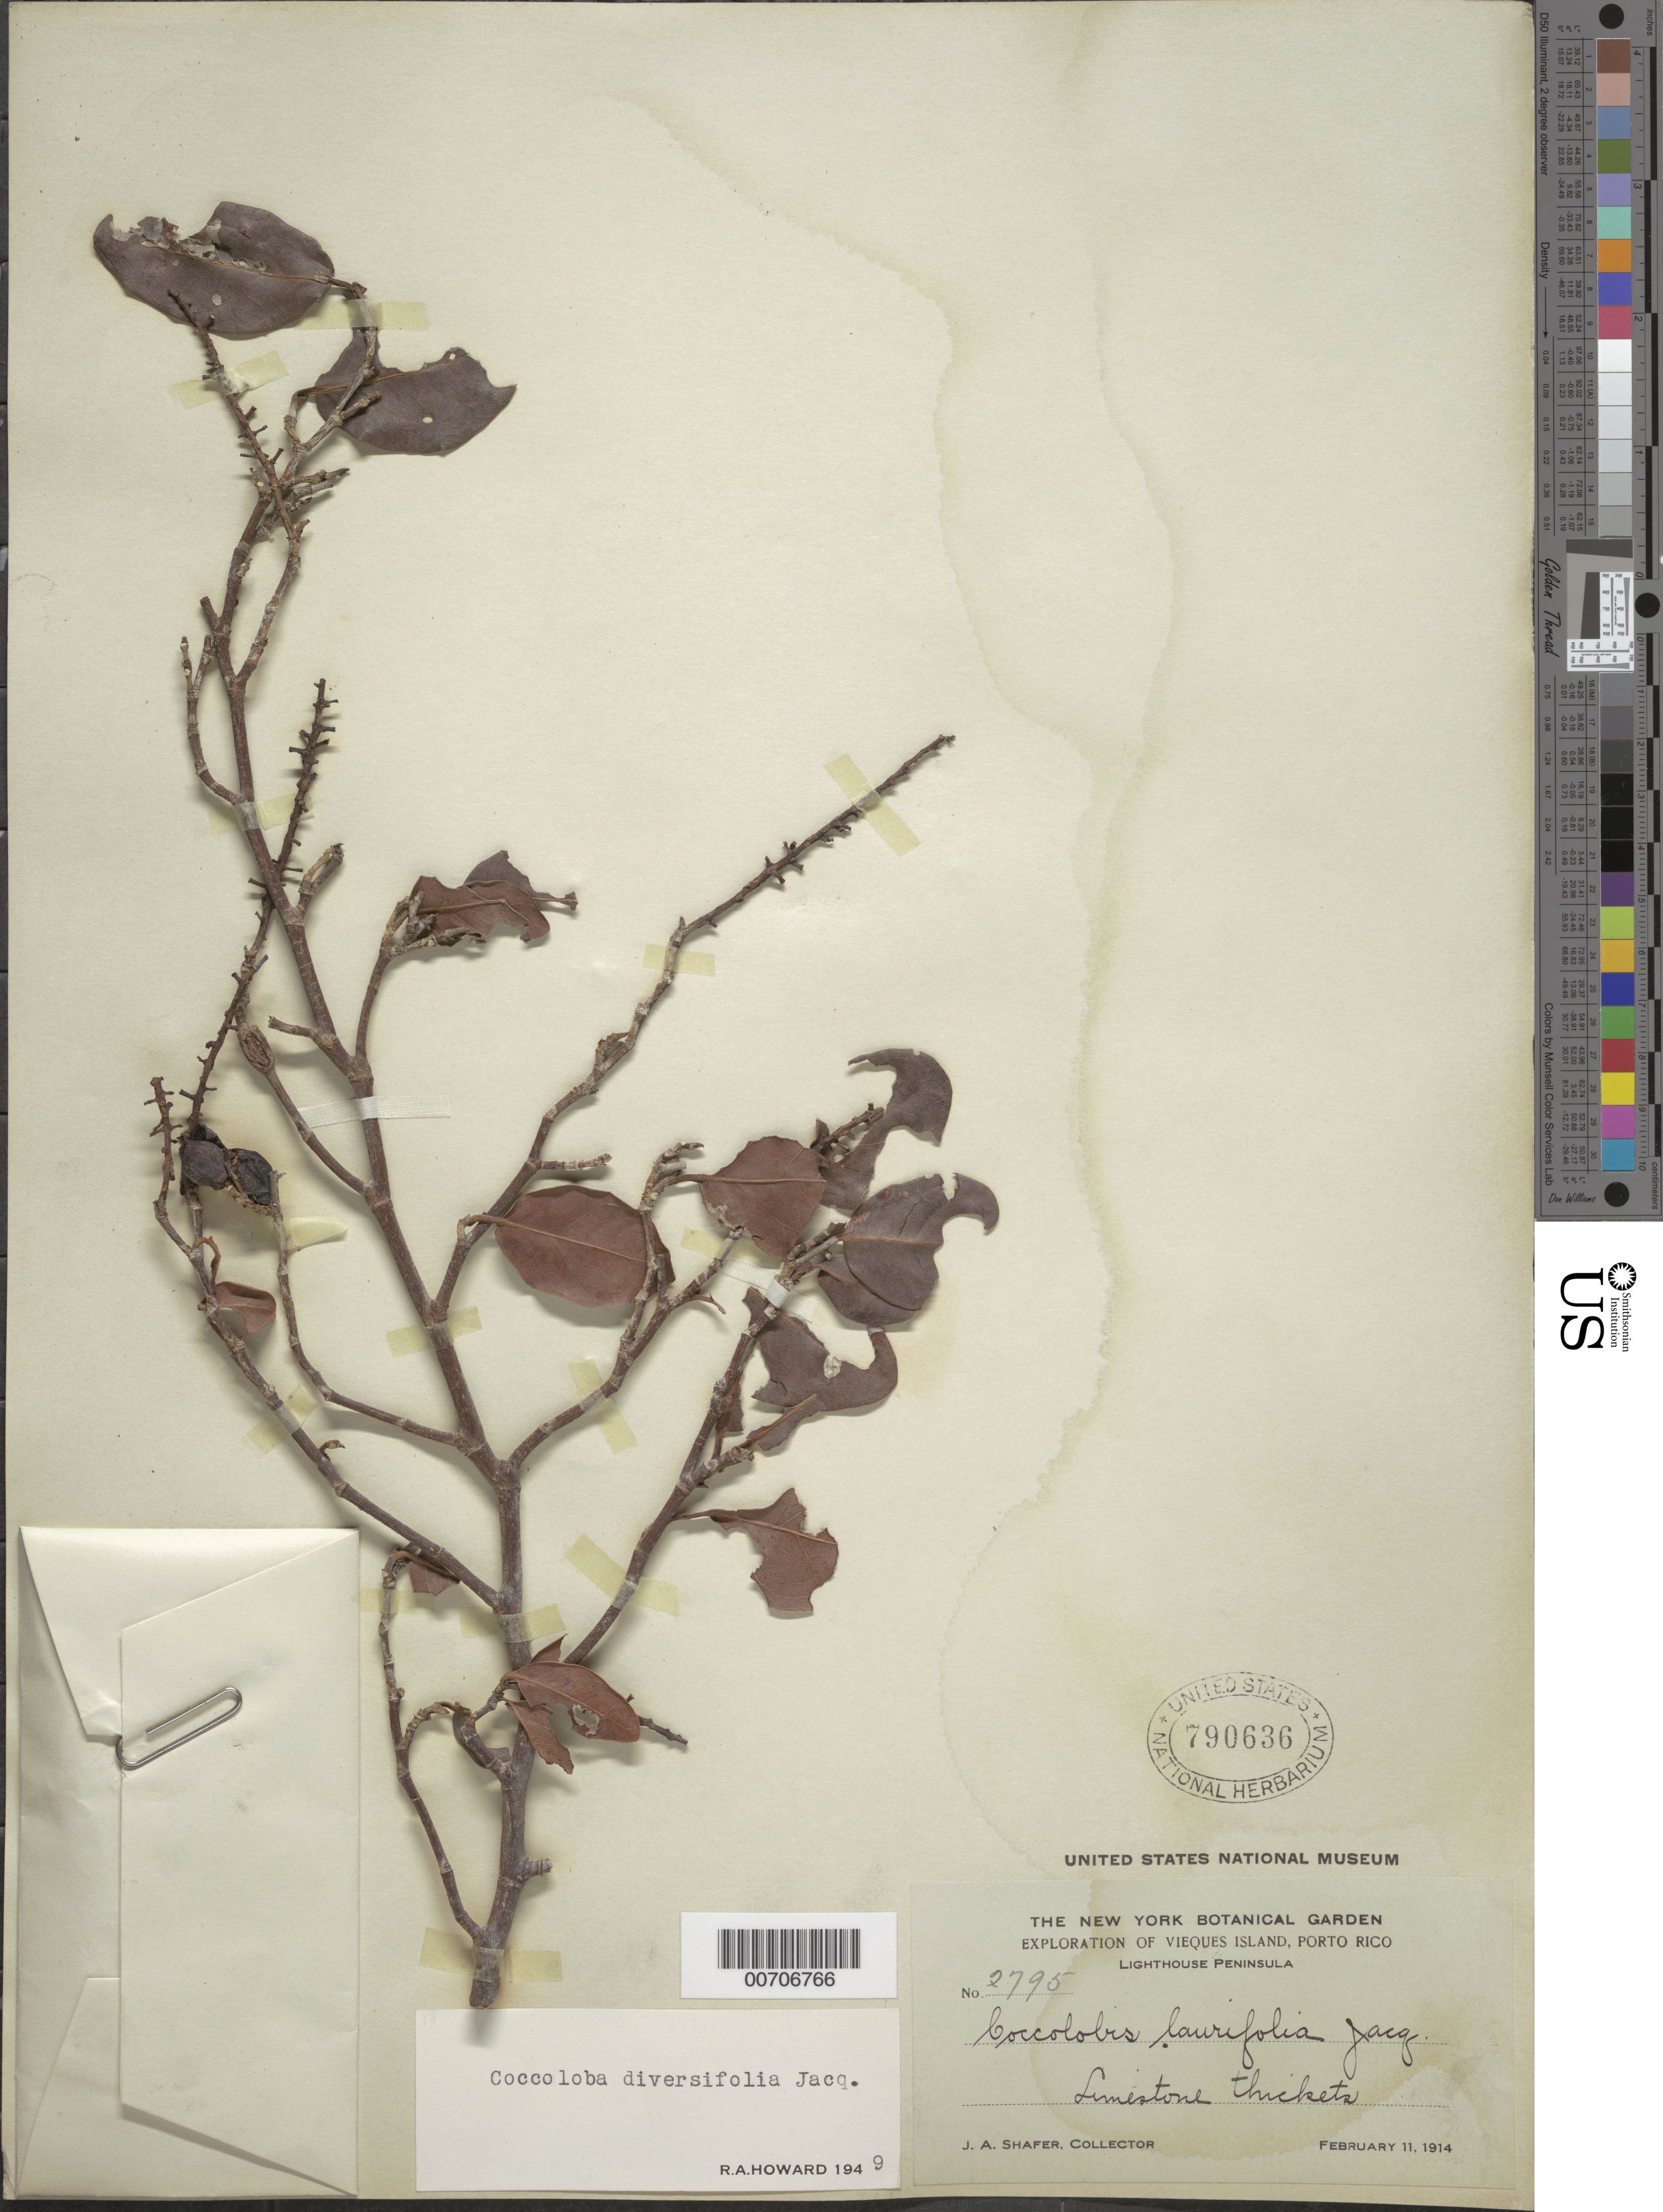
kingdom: Plantae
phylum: Tracheophyta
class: Magnoliopsida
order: Caryophyllales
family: Polygonaceae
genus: Coccoloba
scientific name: Coccoloba diversifolia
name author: Jacq.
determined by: Howard, R. A.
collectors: J. A. Shafer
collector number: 2795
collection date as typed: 11 Feb 1914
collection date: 1914-02-11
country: Puerto Rico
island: Vieques Island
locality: Lighthouse Peninsula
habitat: Limestone thickets.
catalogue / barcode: US 790636